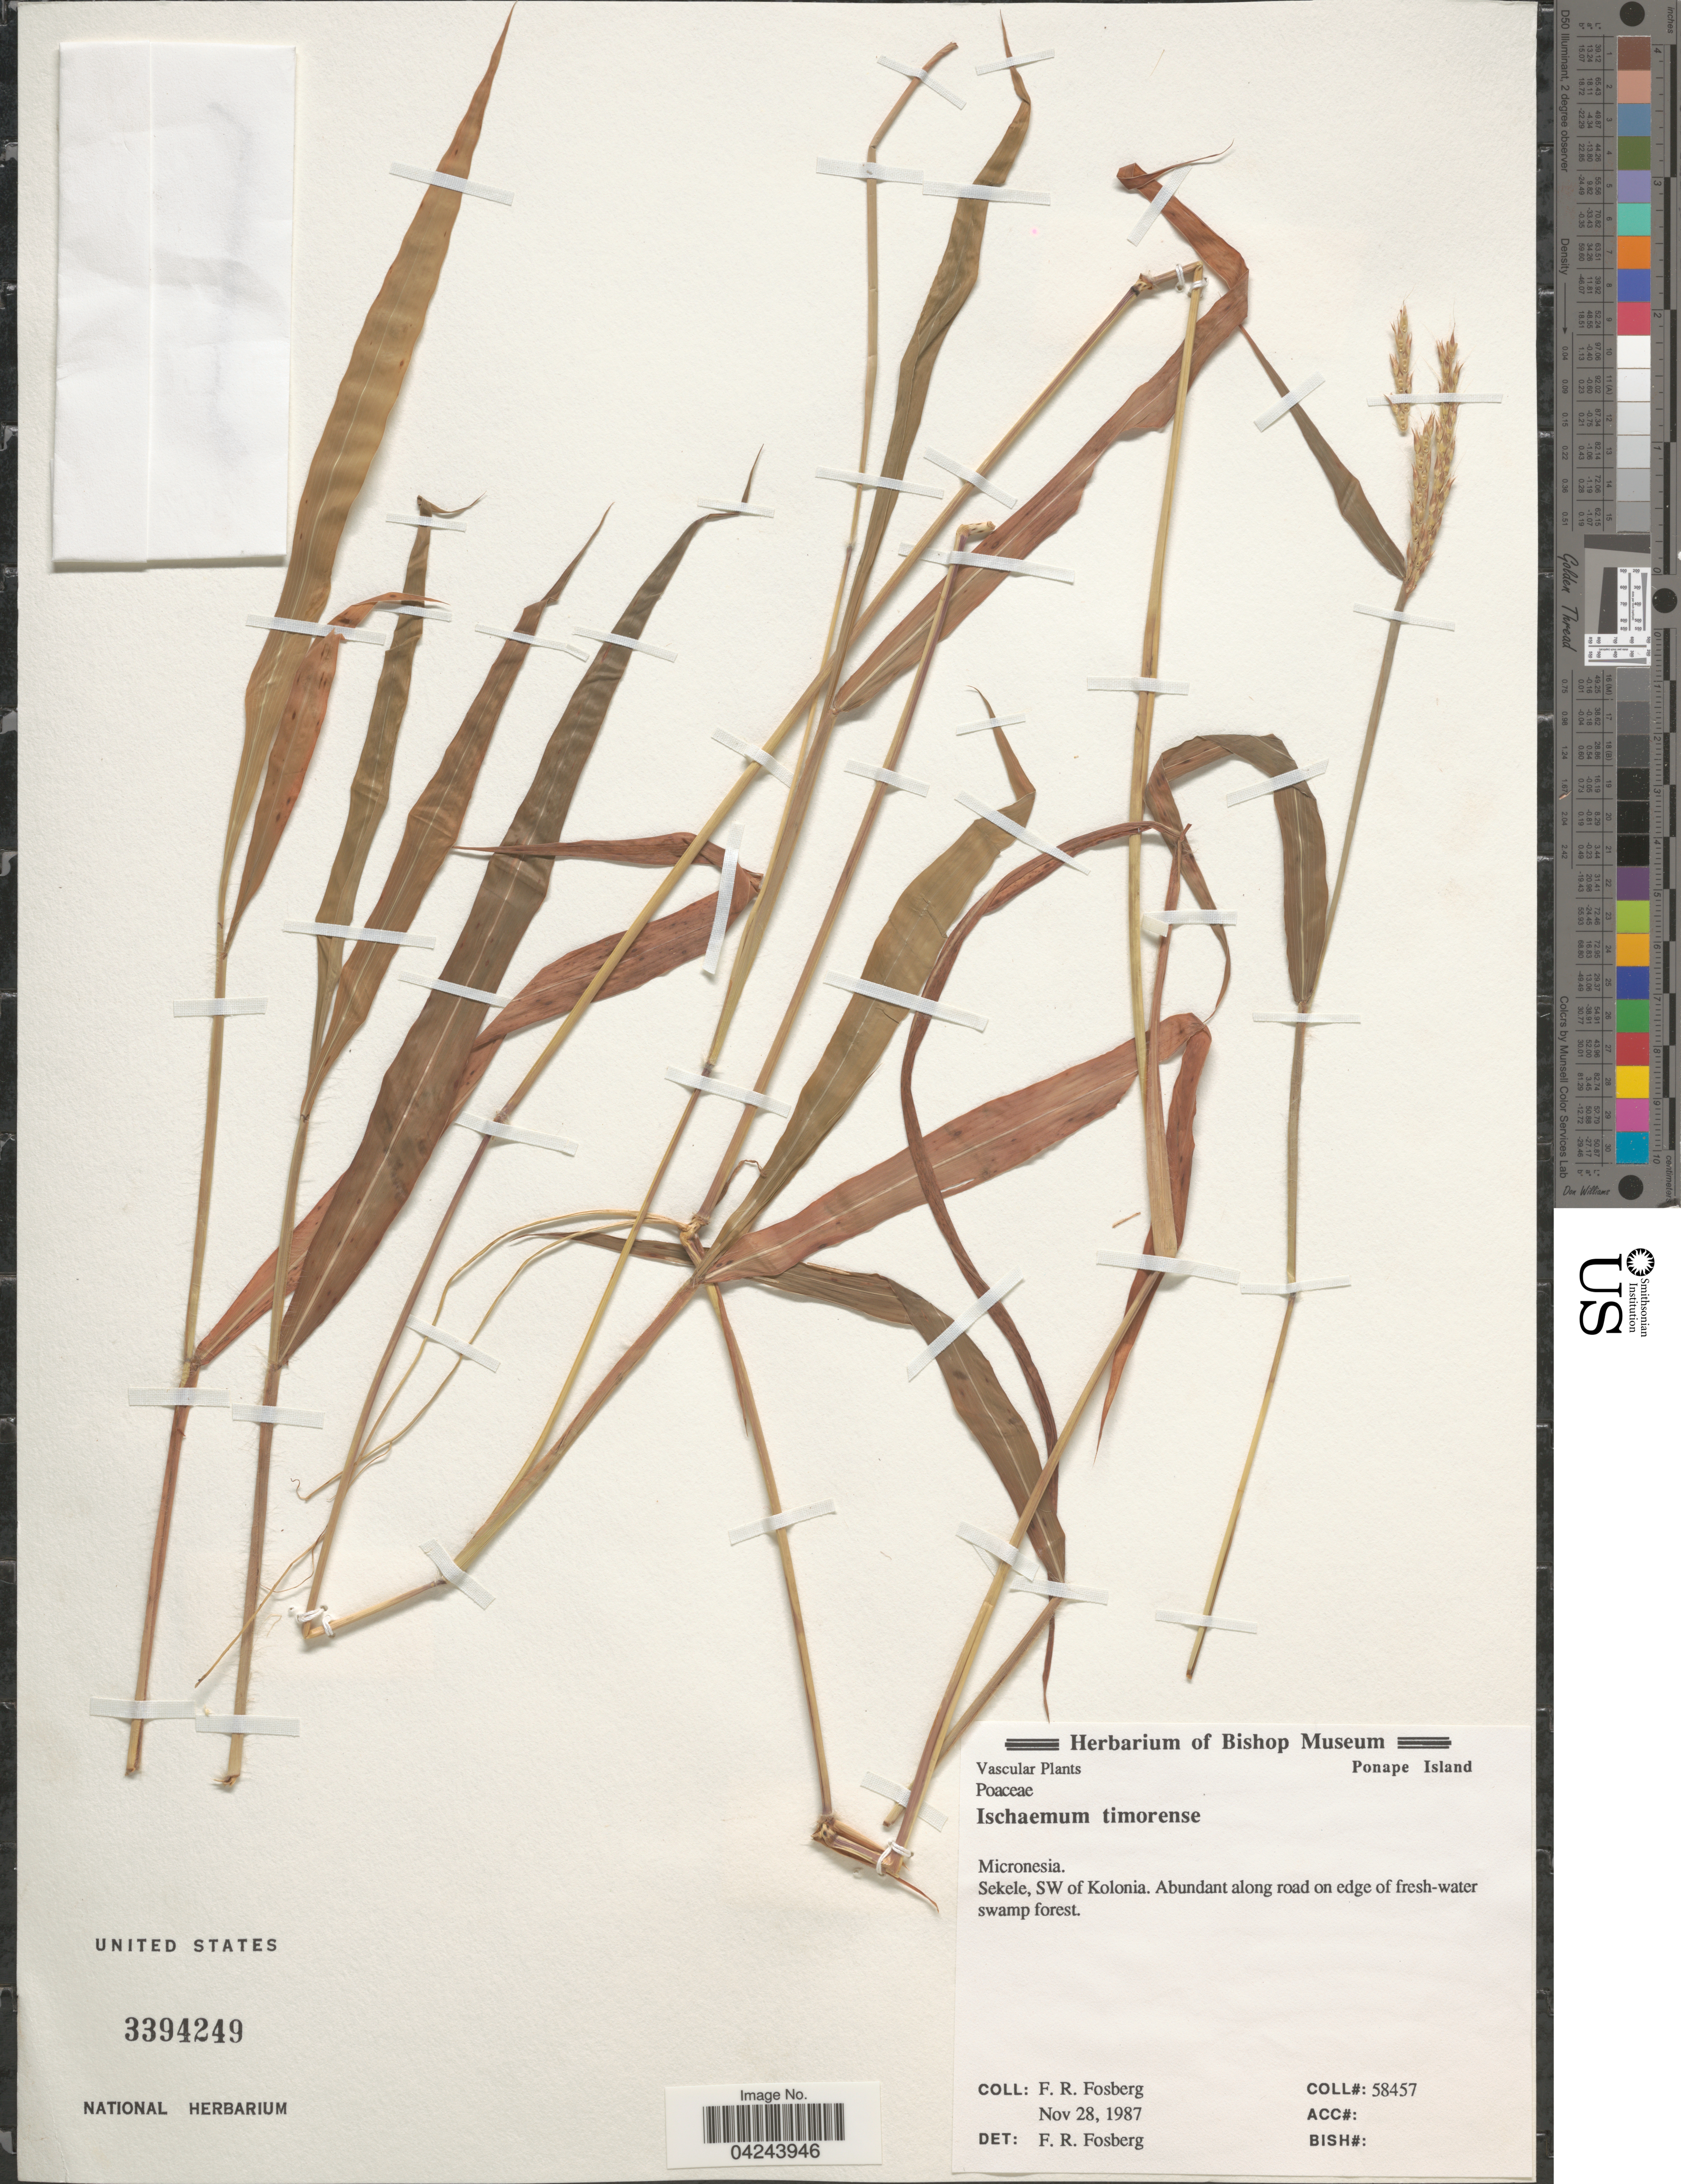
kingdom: Plantae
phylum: Tracheophyta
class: Liliopsida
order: Poales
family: Poaceae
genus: Ischaemum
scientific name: Ischaemum timorense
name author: Kunth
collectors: F. R. Fosberg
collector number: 58457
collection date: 1987-11-28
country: Micronesia, Federated States of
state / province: Pohnpei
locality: Ponape Island. Micronesia. Sekele, SW of Kolonia. Abundant along road on edge of fresh-water swamp forest.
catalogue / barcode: US 3394249